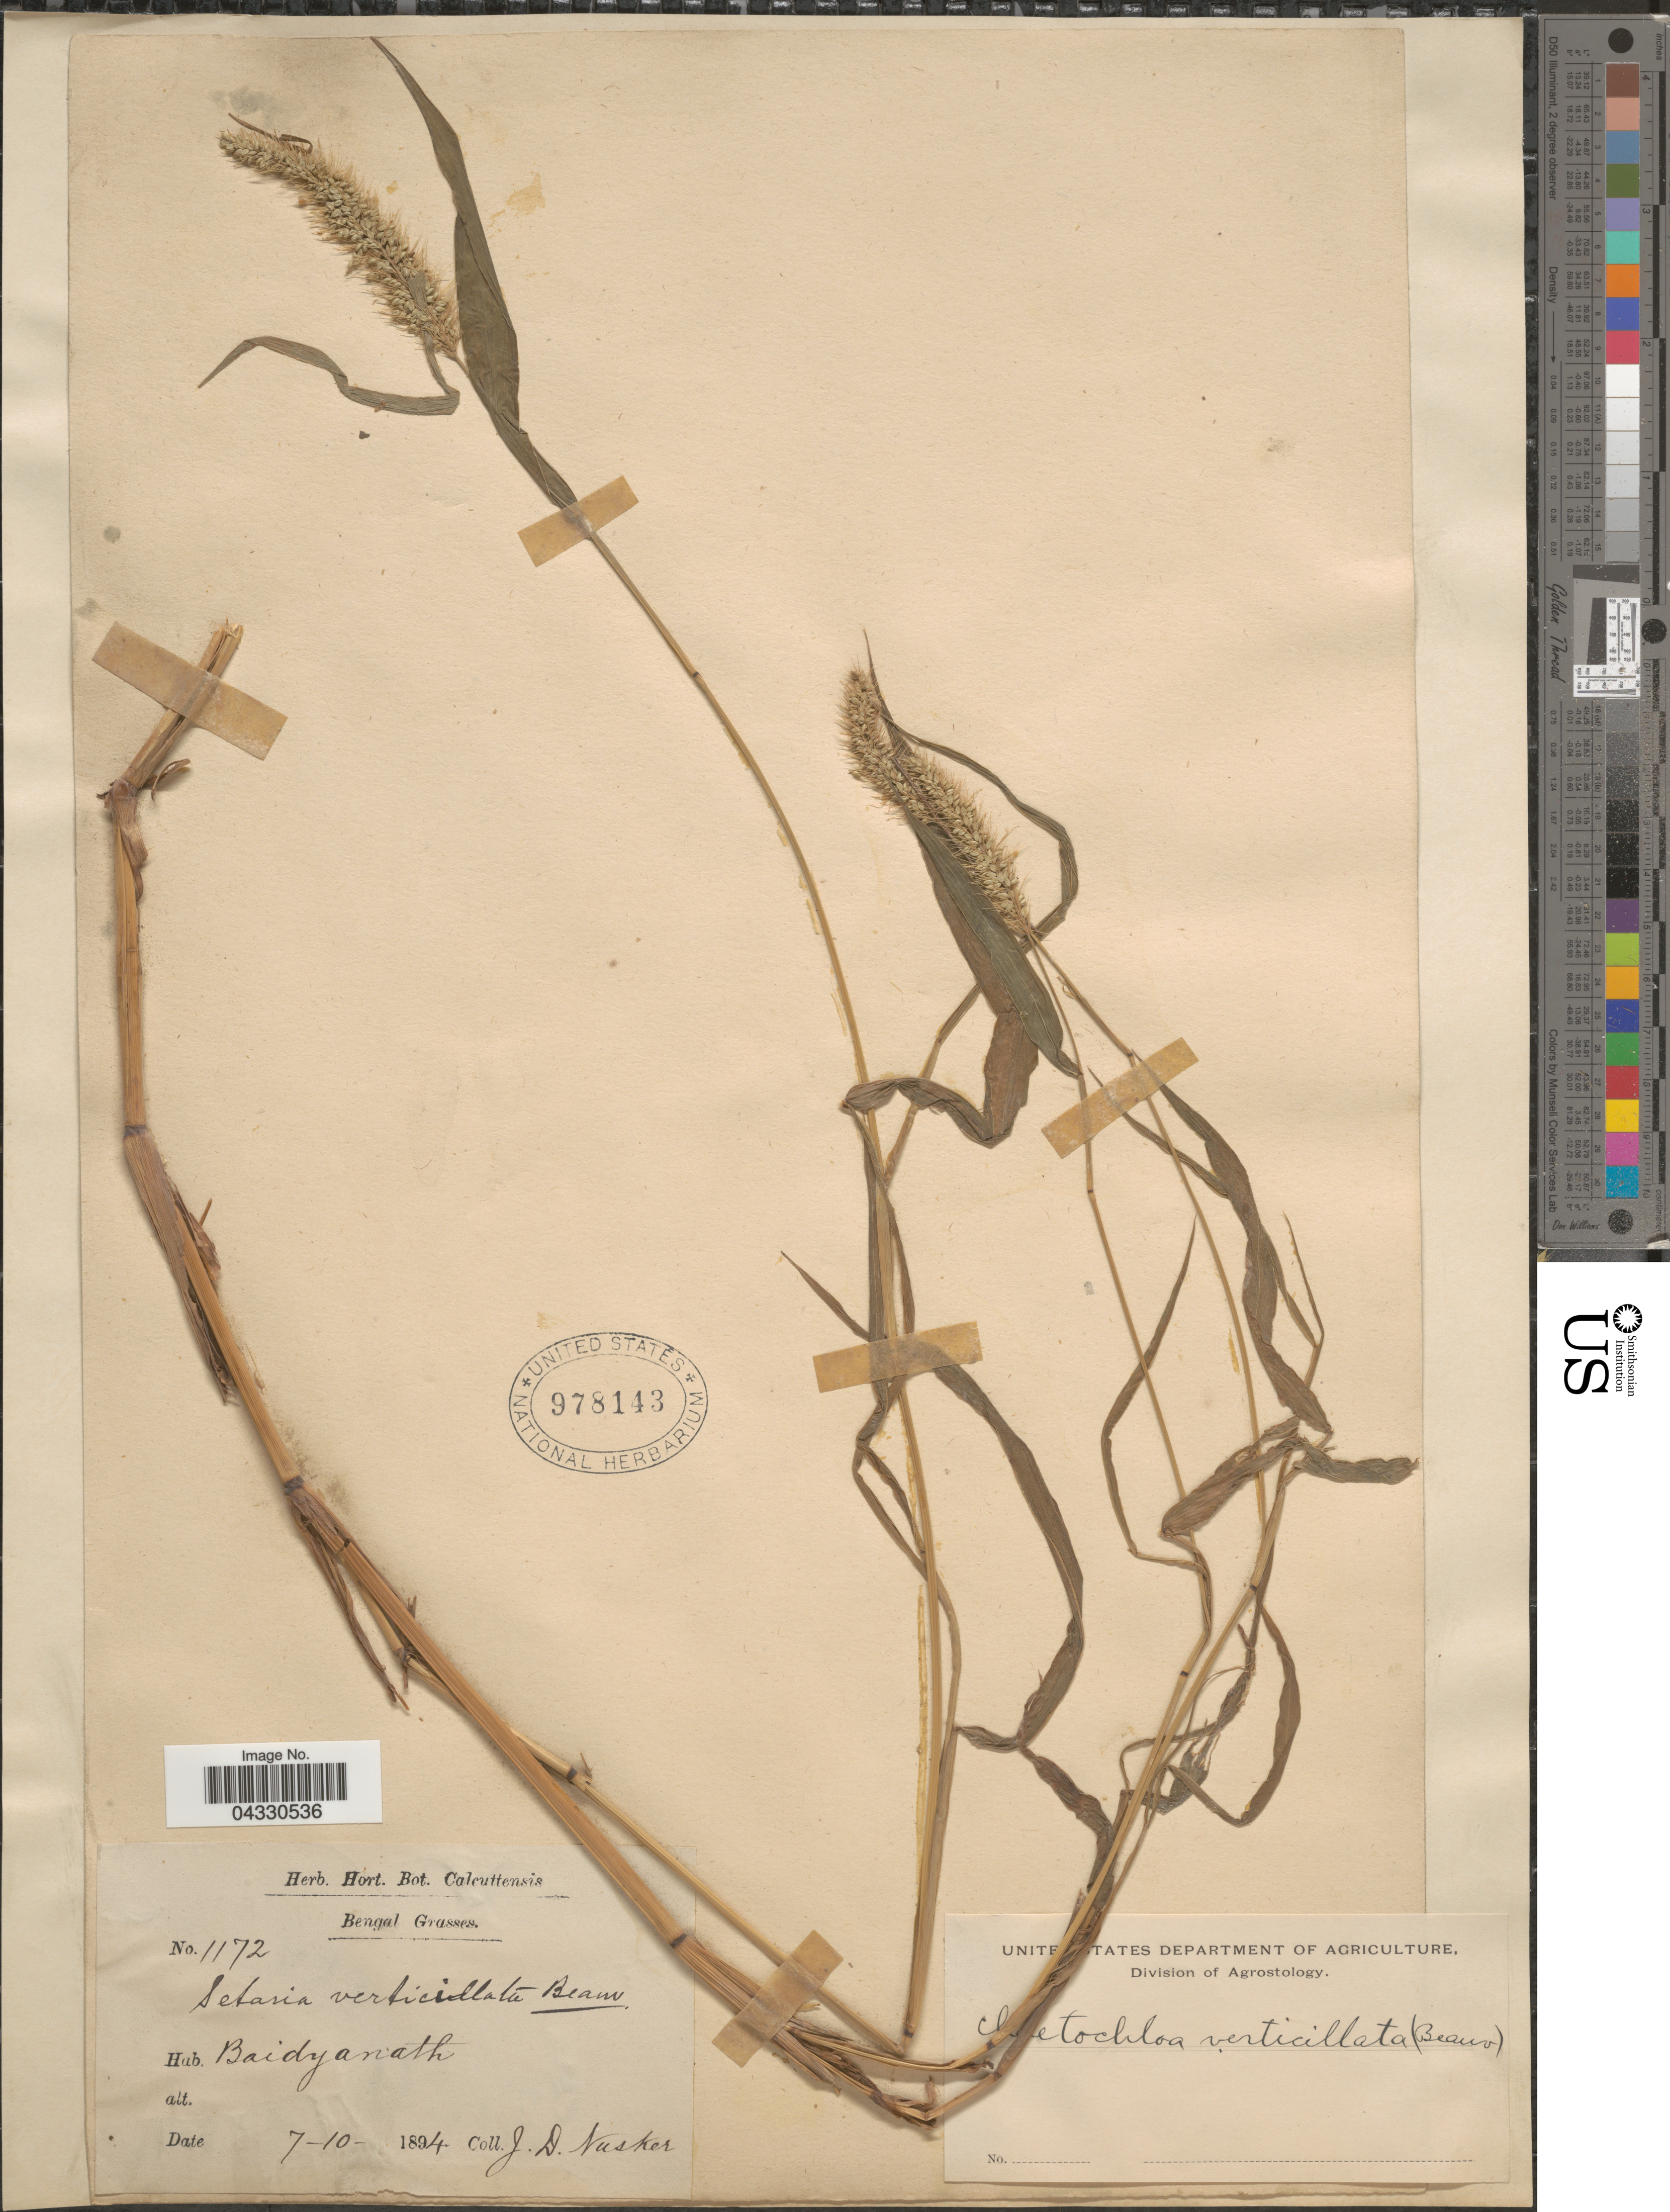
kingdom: Plantae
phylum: Tracheophyta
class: Liliopsida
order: Poales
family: Poaceae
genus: Setaria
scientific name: Setaria verticillata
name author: (L.) P. Beauv.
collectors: J. D. Nusker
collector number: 1172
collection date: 1894-10-07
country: India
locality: Bengal. Baidyanath.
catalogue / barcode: US 978143